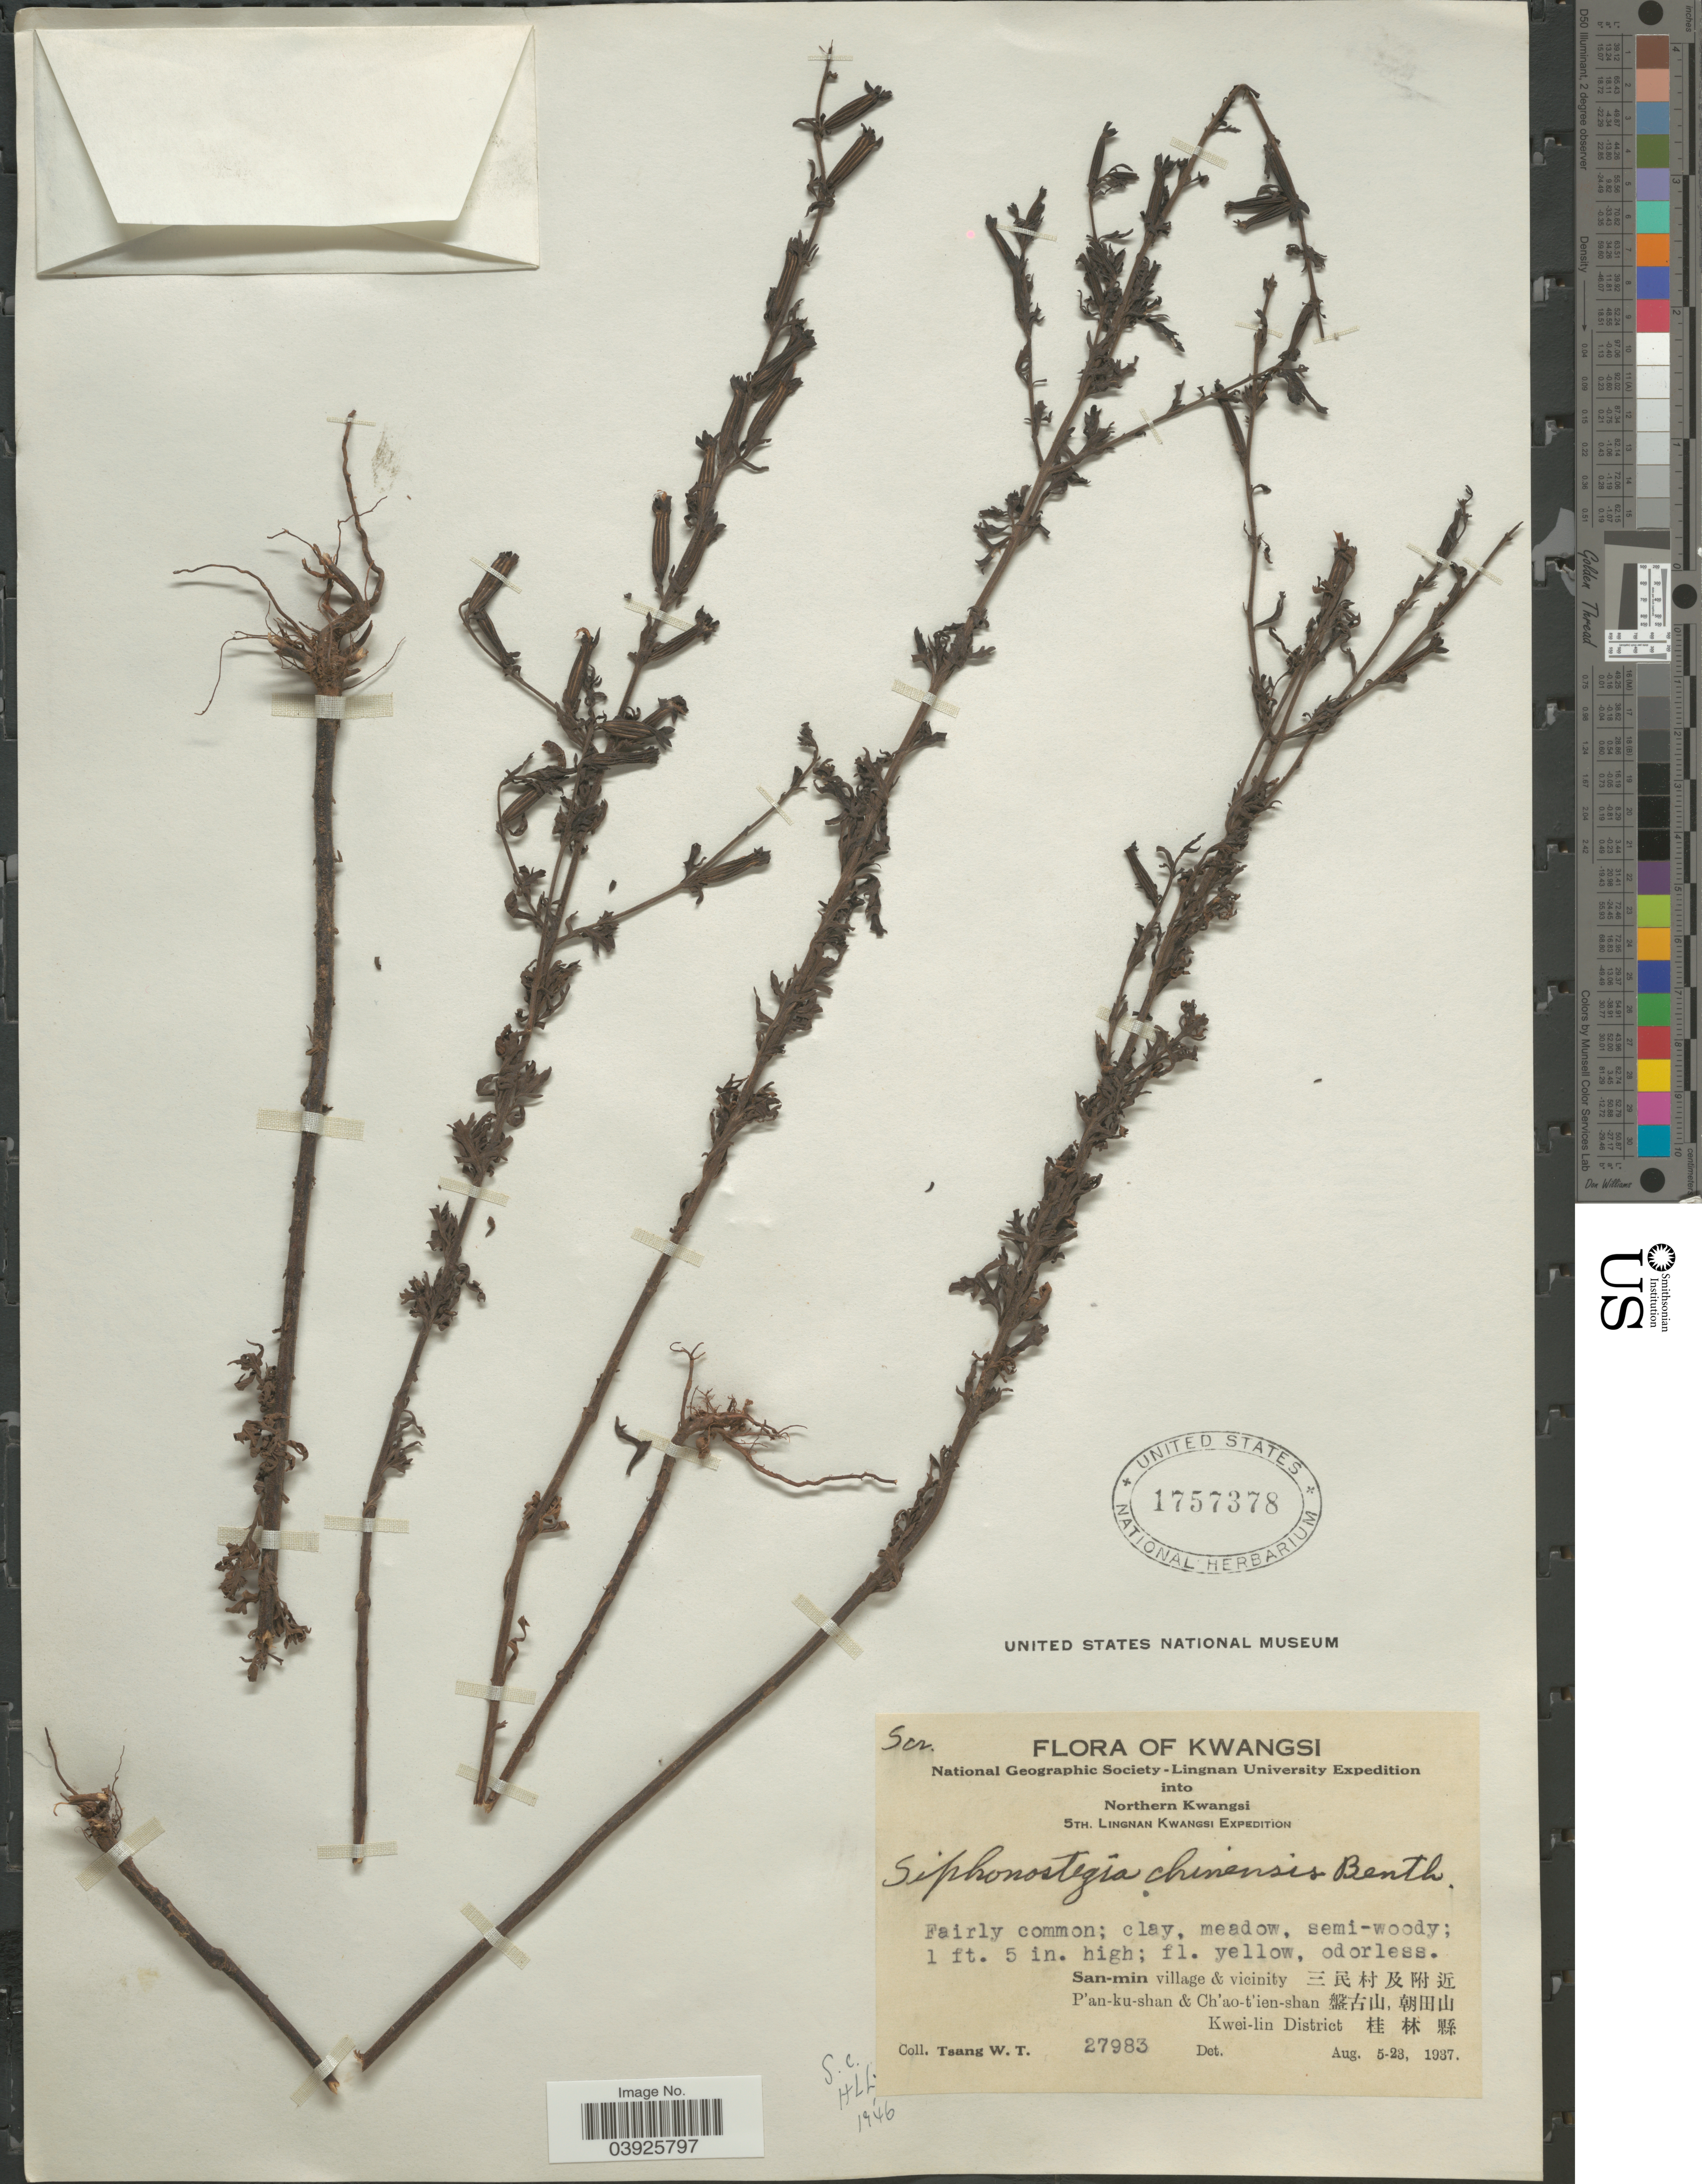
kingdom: Plantae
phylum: Tracheophyta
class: Magnoliopsida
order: Lamiales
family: Orobanchaceae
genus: Siphonostegia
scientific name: Siphonostegia chinensis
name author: Benth.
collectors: W. T. Tsang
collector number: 27983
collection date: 1937-08-05/1937-08-23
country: China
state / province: Guangxi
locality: Kwangsi. Northern Kwangsi. San-min village & vicinity X. P'an-ku-shan & Ch'ao-t'ien-shan X. Kwei-lin District X.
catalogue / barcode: US 1757378